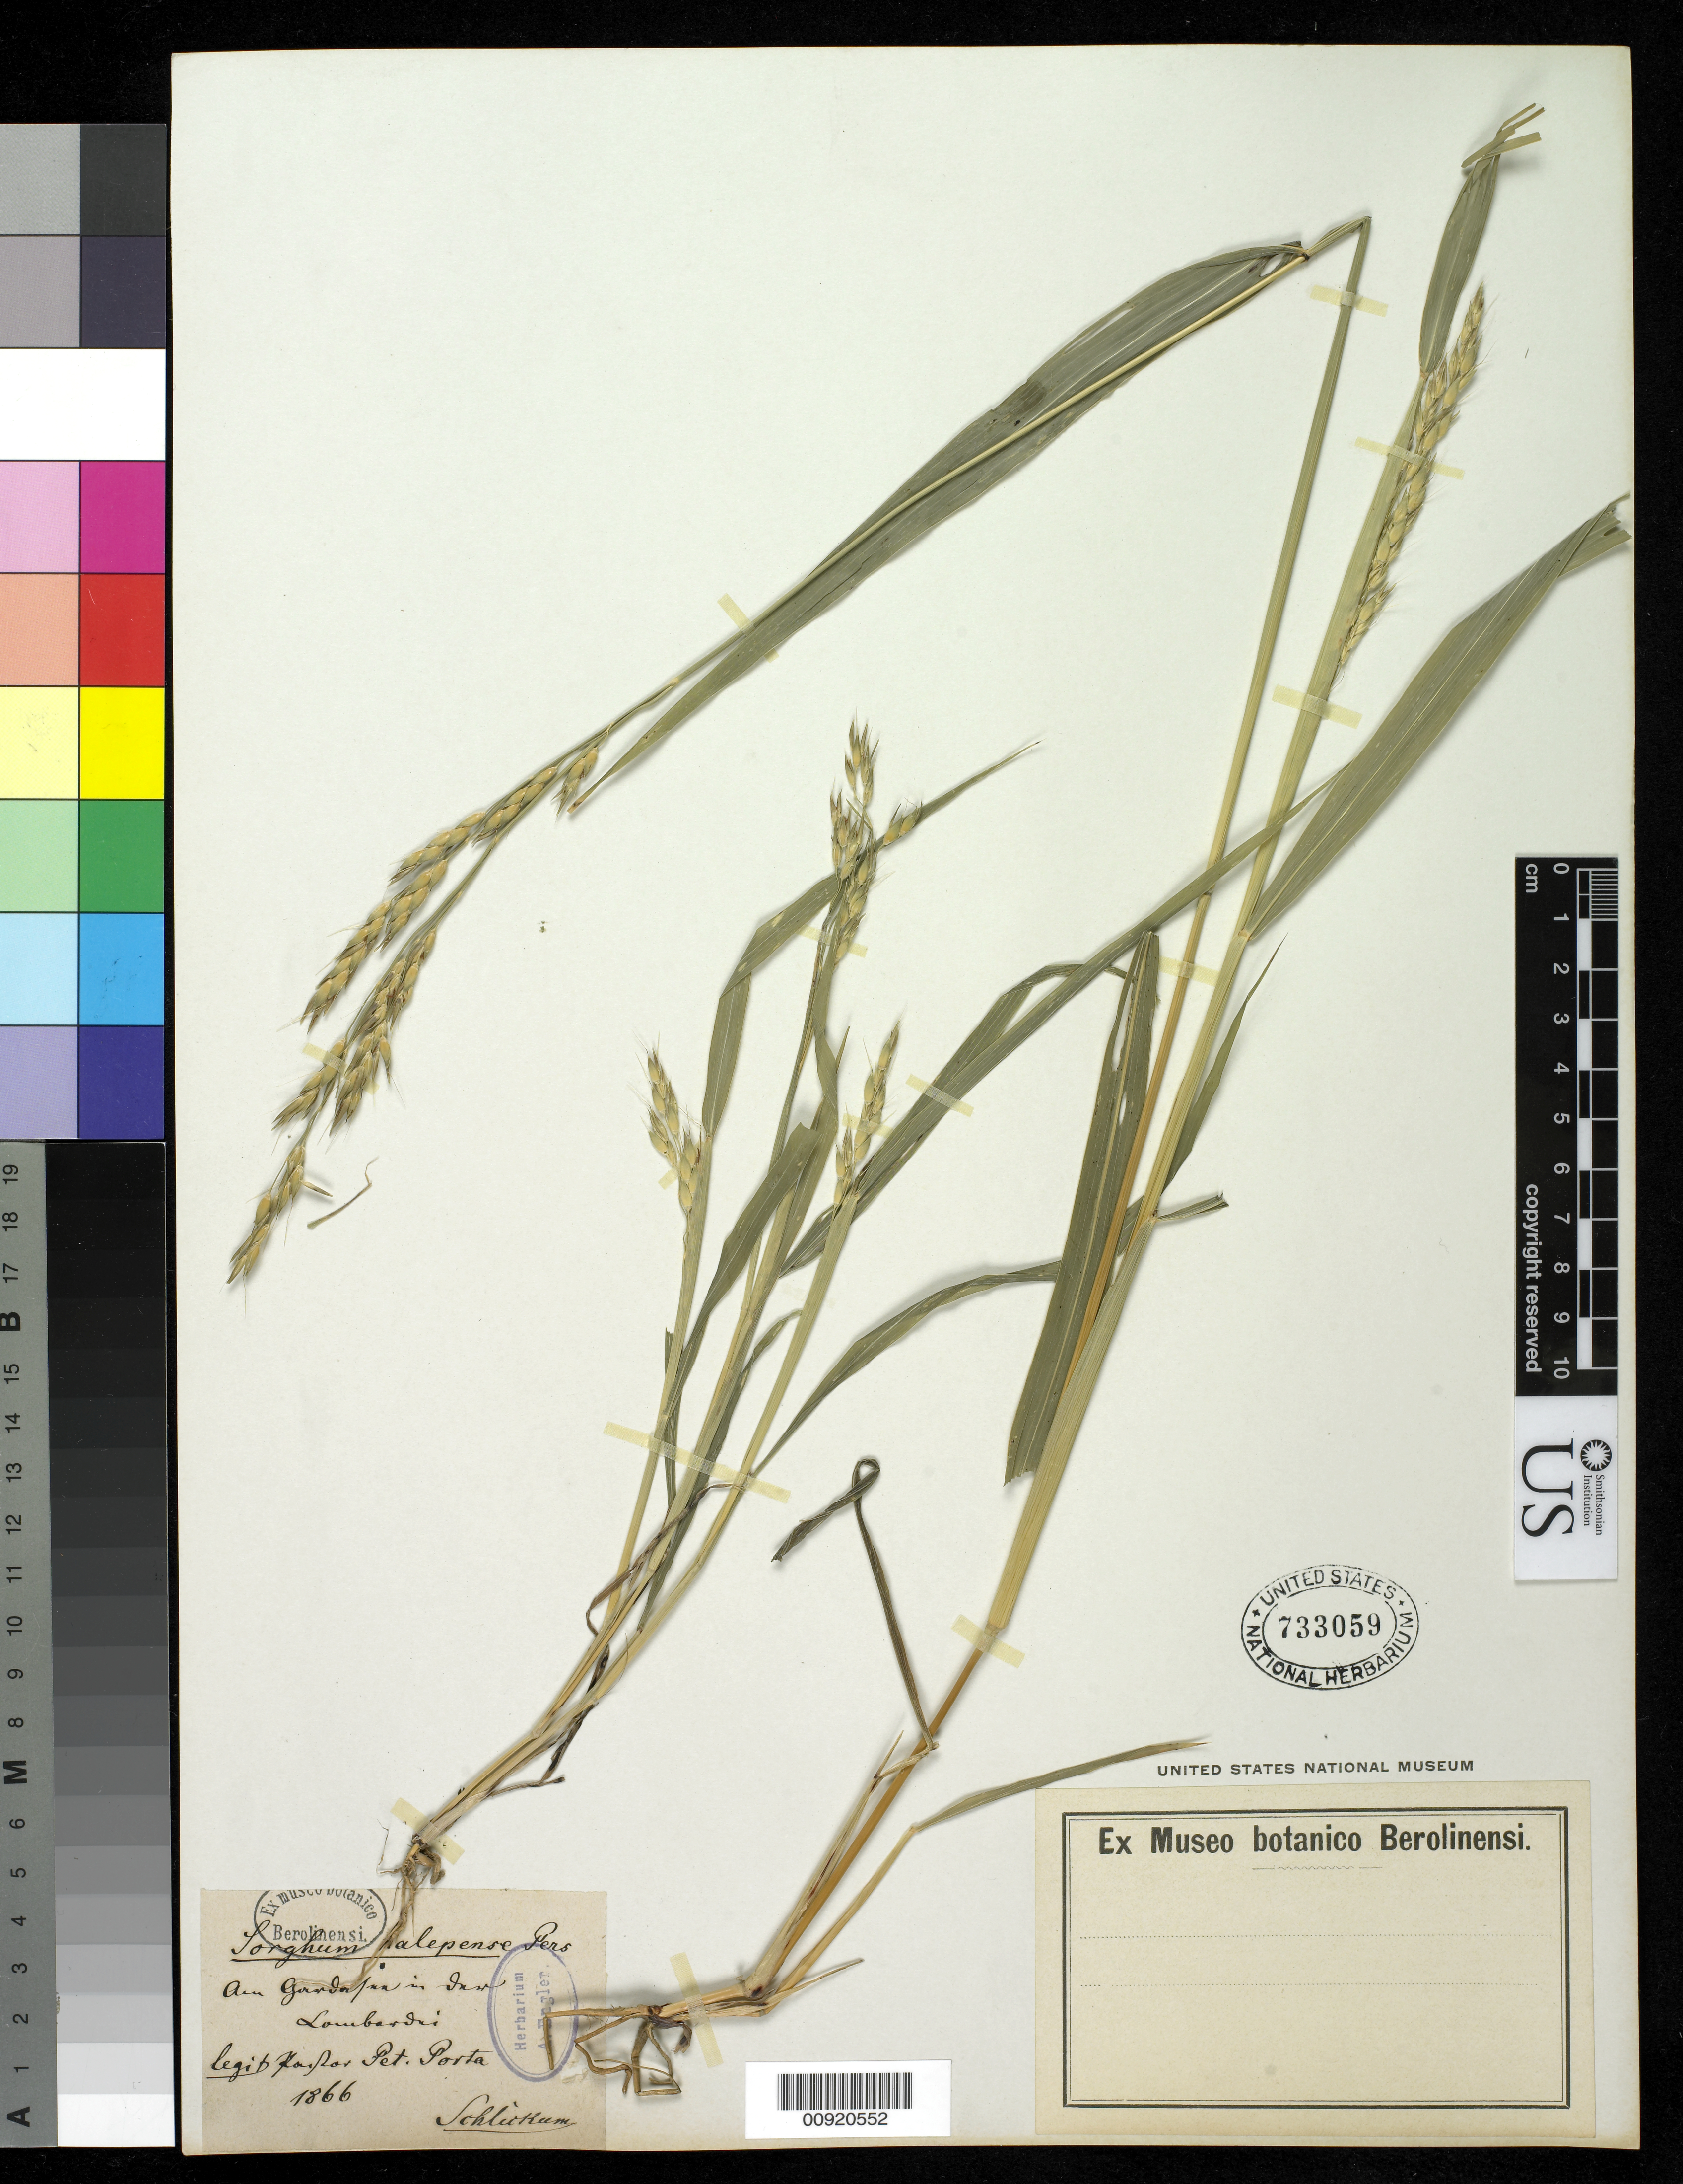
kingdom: Plantae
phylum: Tracheophyta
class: Liliopsida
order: Poales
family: Poaceae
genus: Sorghum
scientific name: Sorghum halepense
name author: (L.) Pers.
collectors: K. Porta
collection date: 1866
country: Italy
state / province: Lombardy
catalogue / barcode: US 733059